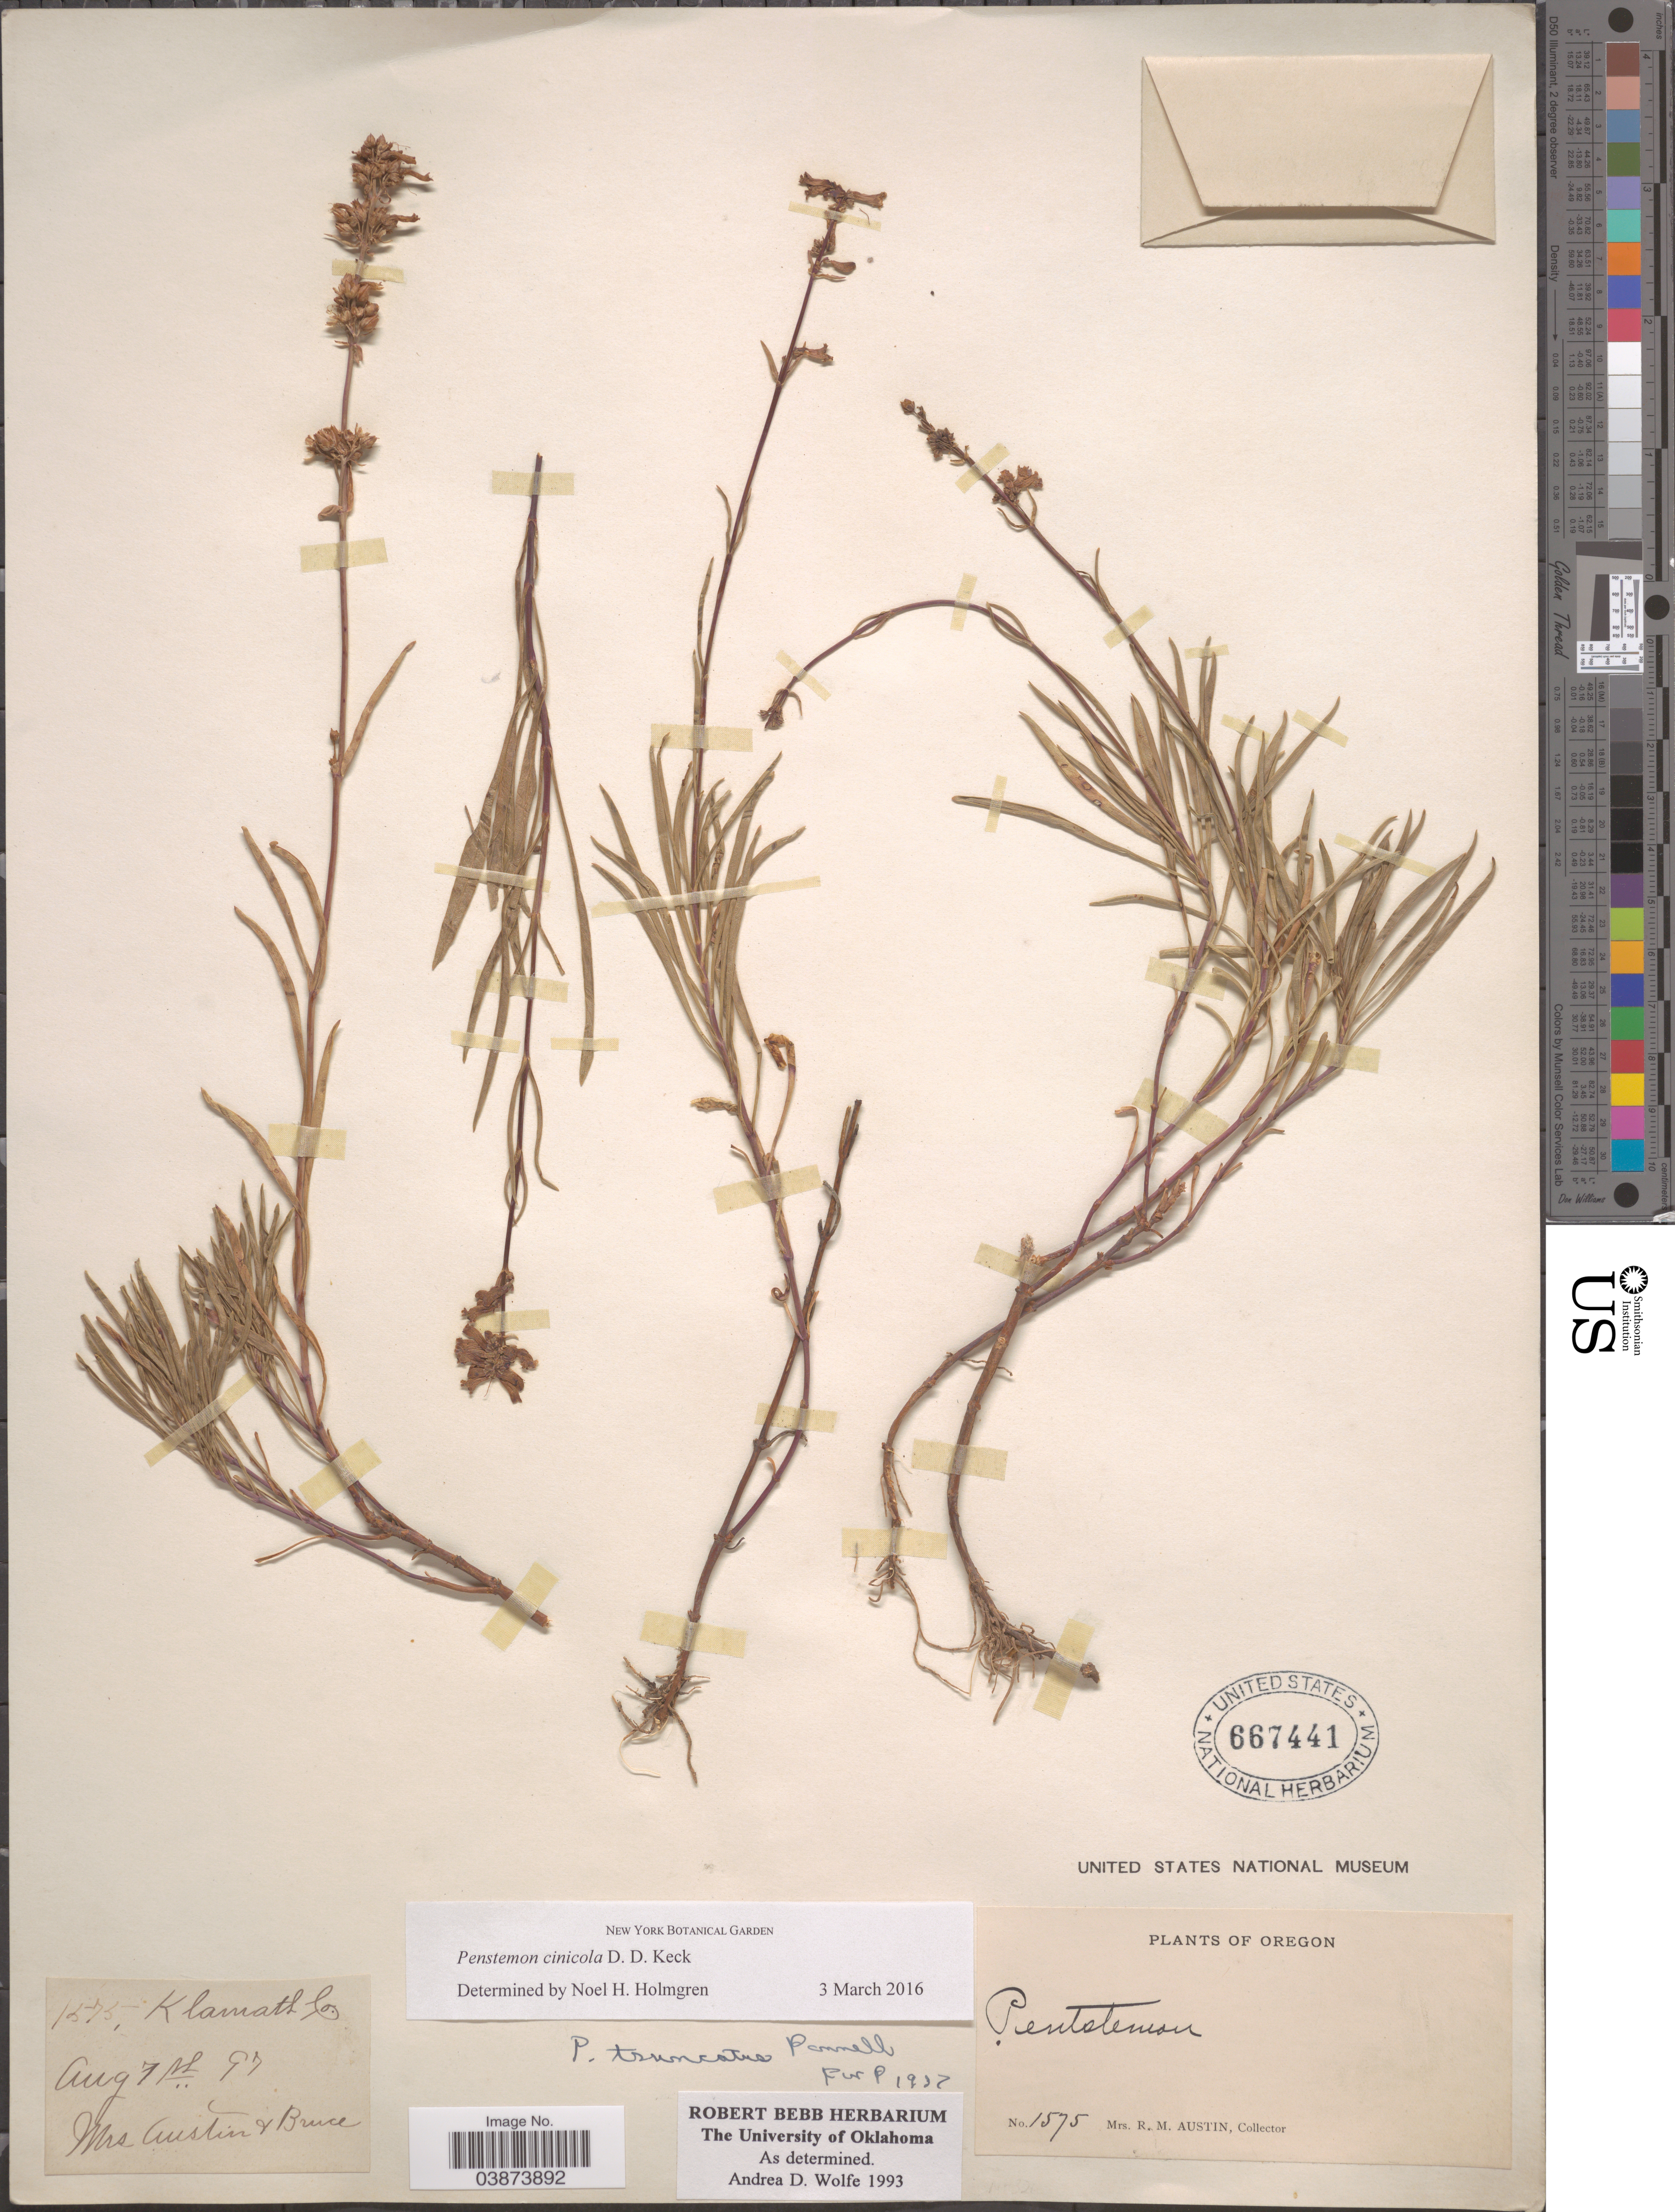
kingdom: Plantae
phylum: Tracheophyta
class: Magnoliopsida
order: Lamiales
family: Plantaginaceae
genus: Penstemon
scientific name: Penstemon cinicola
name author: D.D. Keck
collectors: R. Austin & Bruce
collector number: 1575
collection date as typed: Transcribed d/m/y: 7/8/97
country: United States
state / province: Oregon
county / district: Klamath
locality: Klamath Co.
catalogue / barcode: US 667441